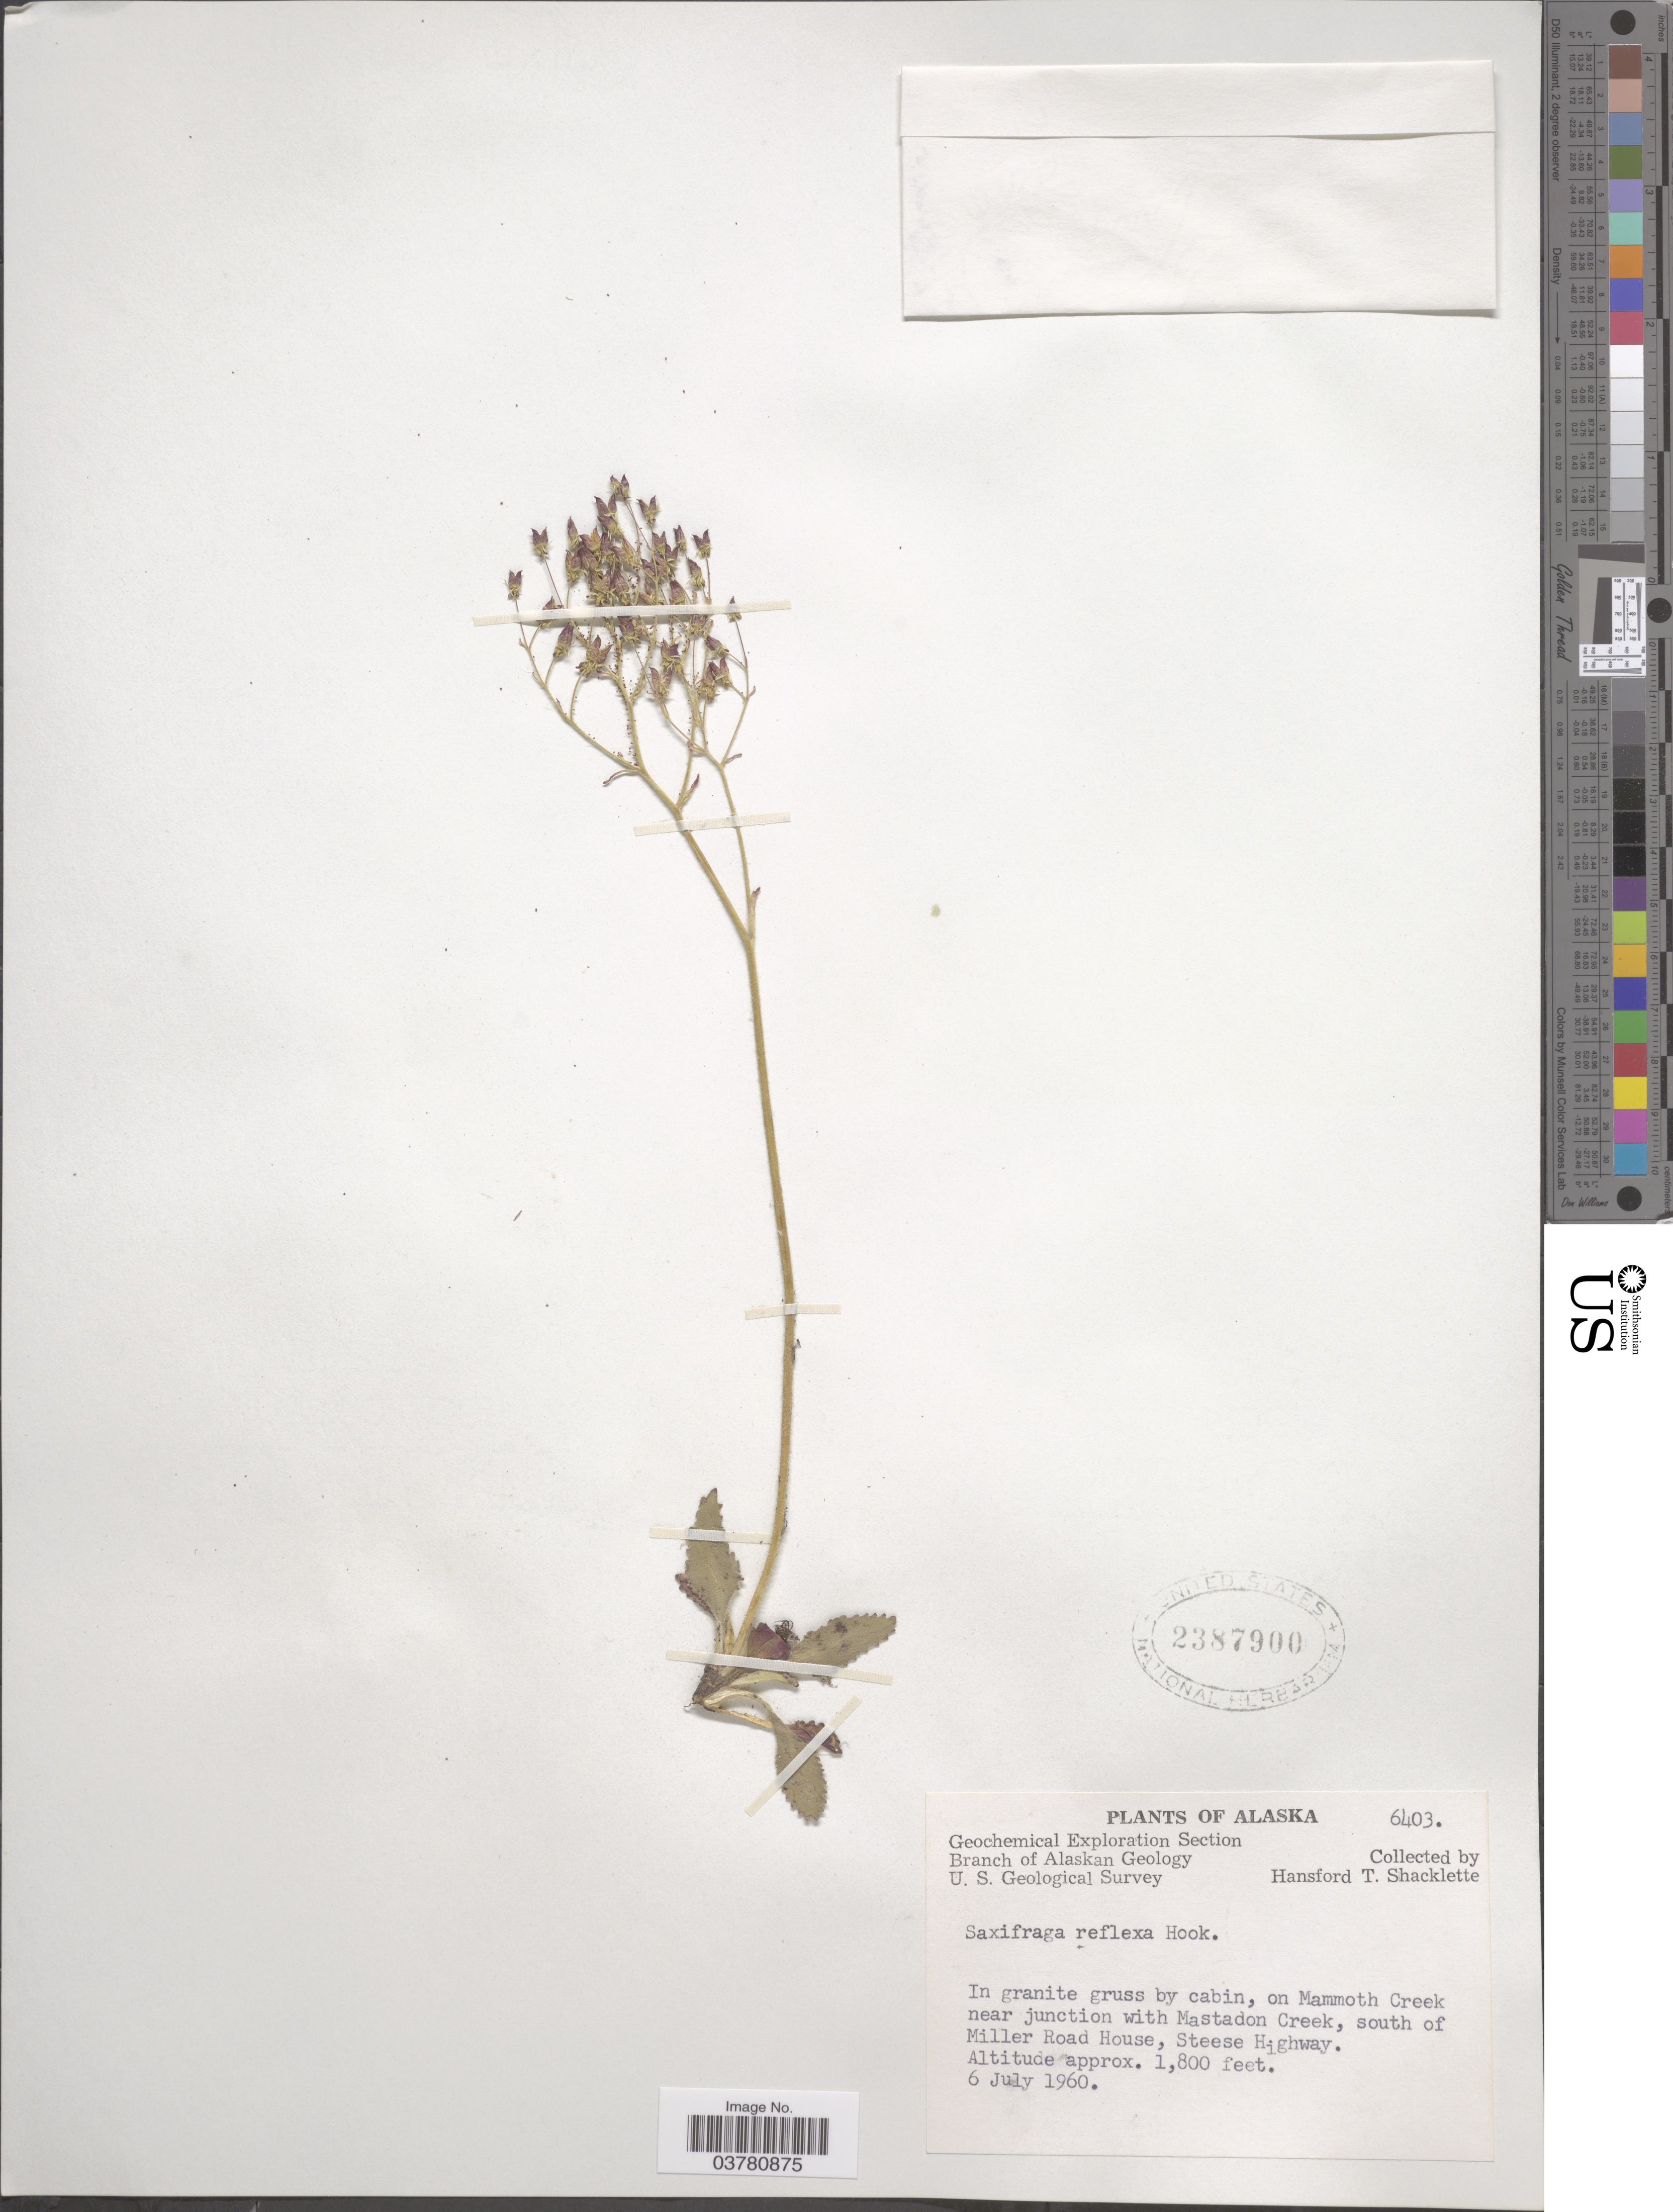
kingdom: Plantae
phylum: Tracheophyta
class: Magnoliopsida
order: Saxifragales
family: Saxifragaceae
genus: Micranthes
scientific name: Micranthes reflexa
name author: (Hook.) Small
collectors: H. Shacklette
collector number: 6403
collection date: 1960-07-06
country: United States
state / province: Alaska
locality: Geochemical Exploration Section Branch of Alaskan Geology U. S. Geological Survey. In granite gruss by cabin, on Mammoth Creek near junction with Mastadon Creek, south of Miller Road House, Steese Highway.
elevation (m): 549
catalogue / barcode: US 2387900